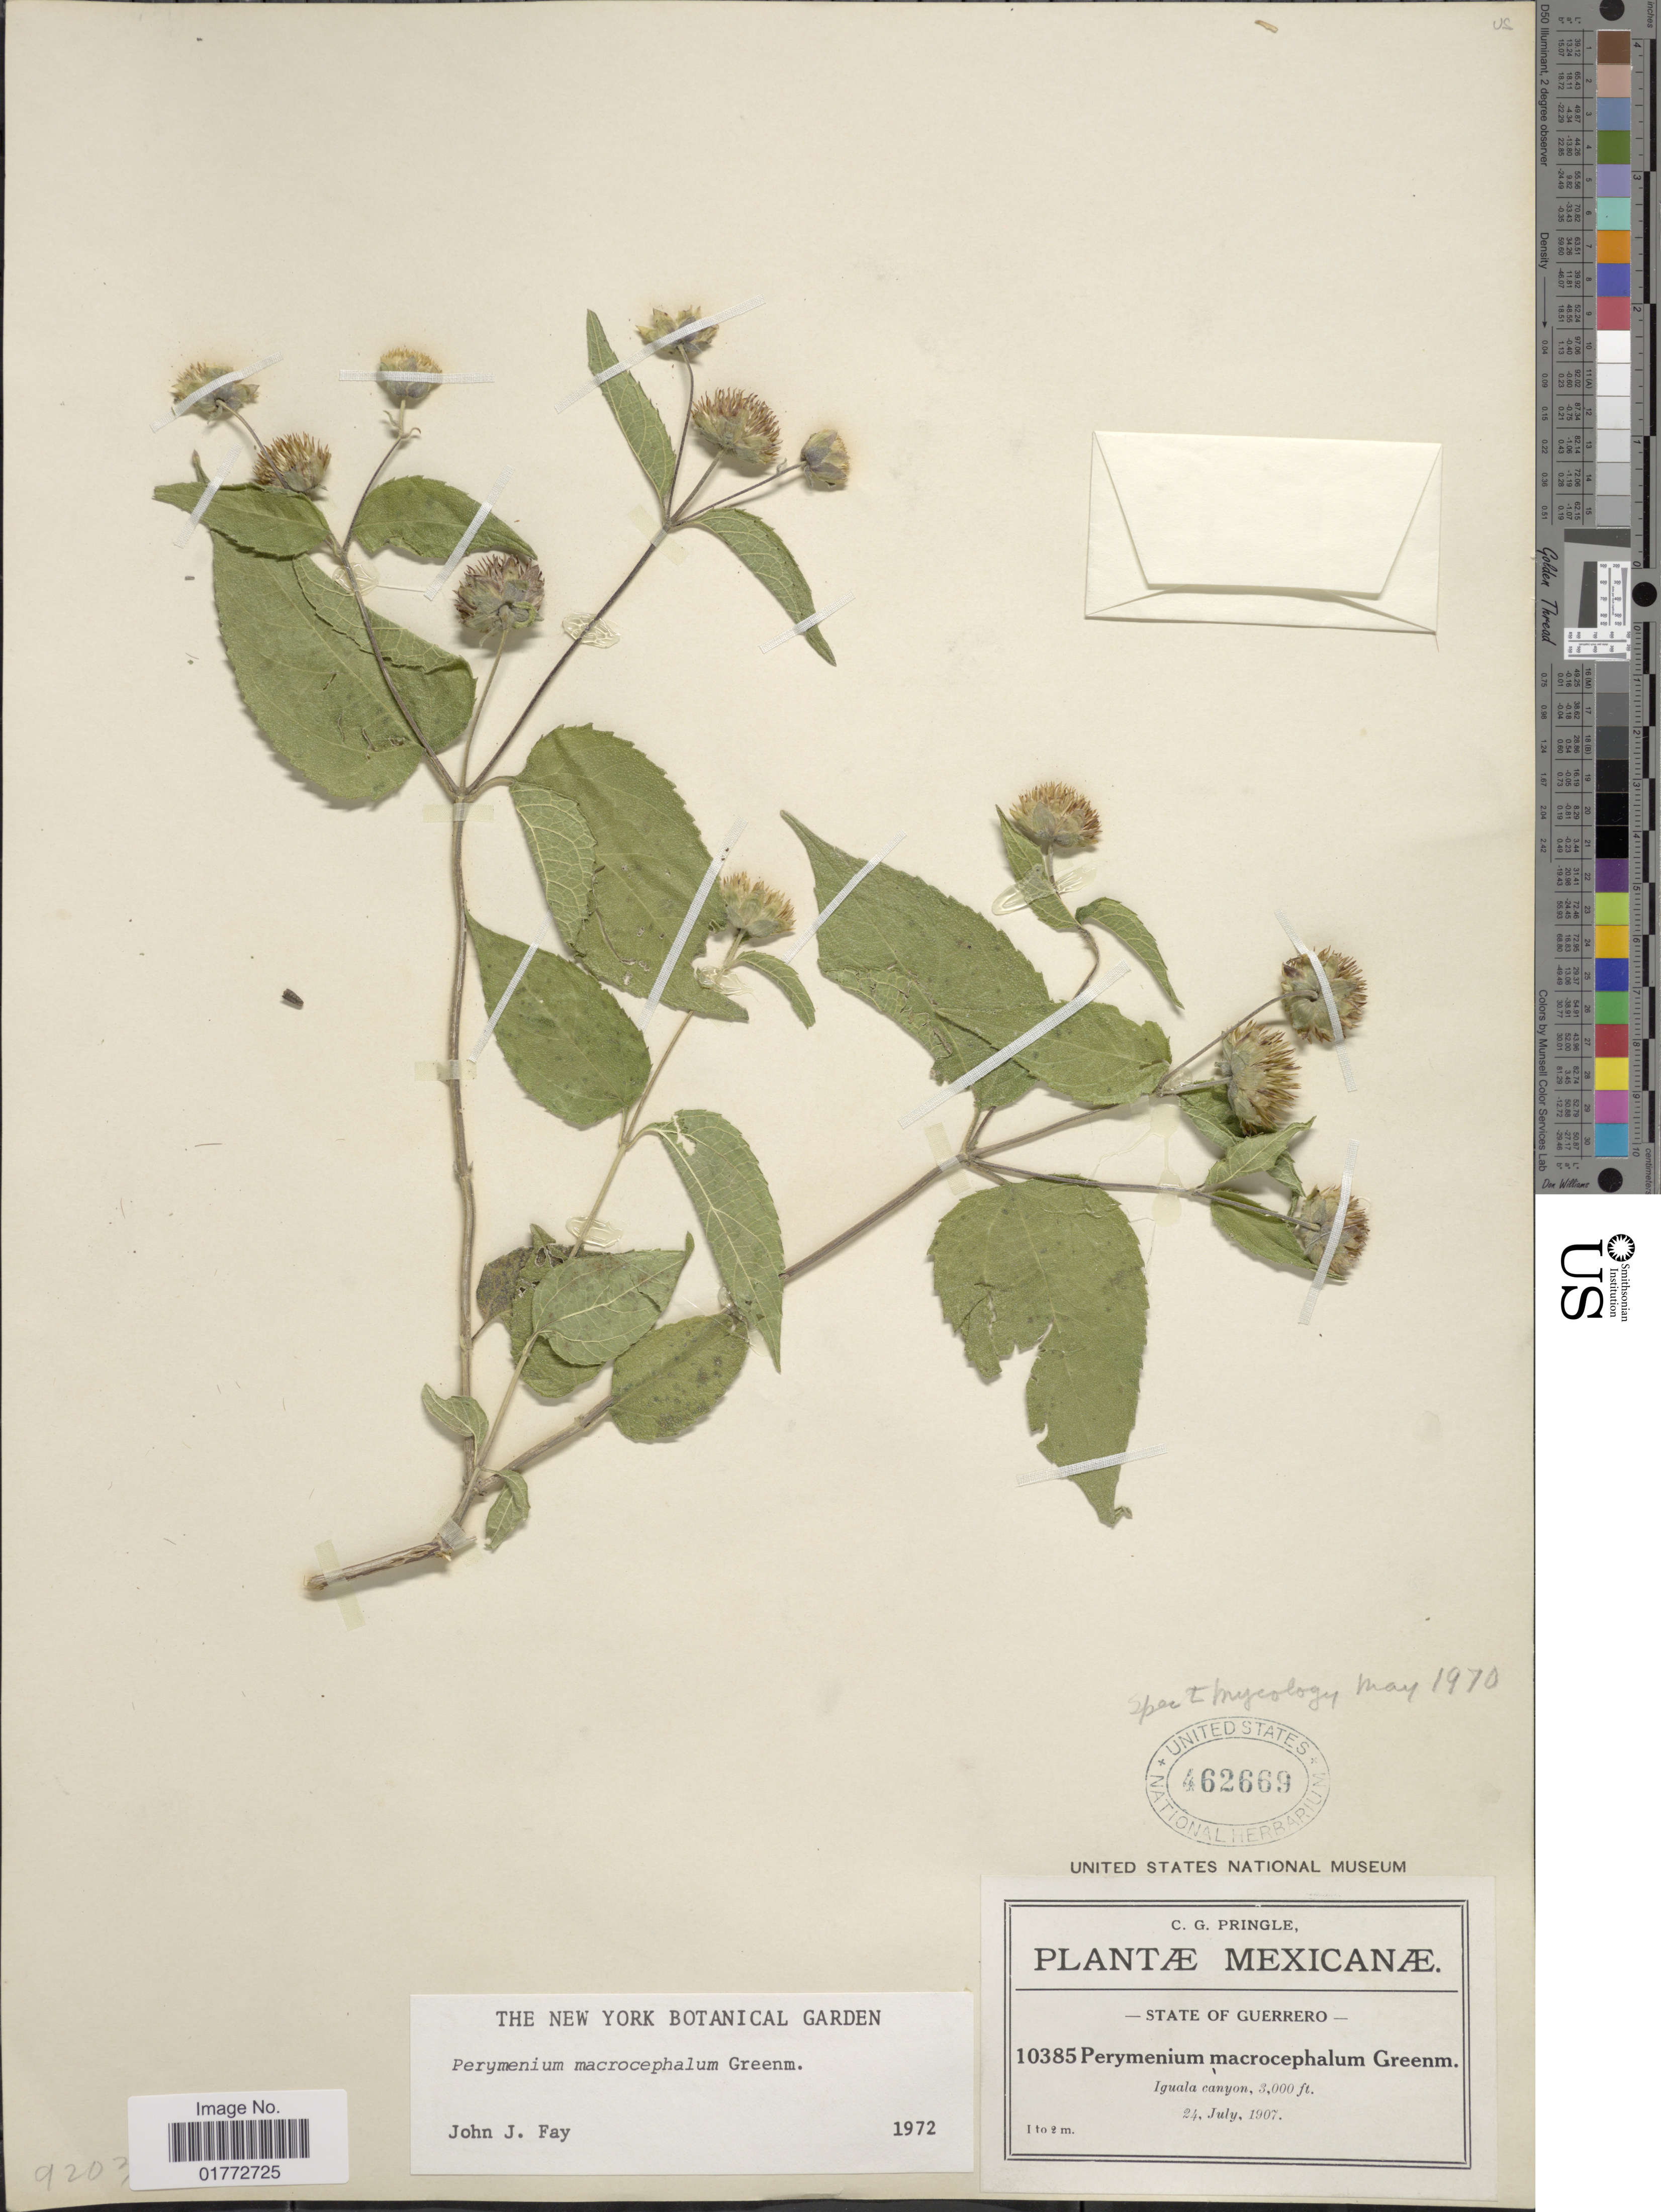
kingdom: Plantae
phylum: Tracheophyta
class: Magnoliopsida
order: Asterales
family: Asteraceae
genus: Perymenium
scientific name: Perymenium macrocephalum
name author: Greenm.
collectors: C. G. Pringle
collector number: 10385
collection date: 1907-07-24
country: Mexico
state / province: Guerrero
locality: Iguala Canyon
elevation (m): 914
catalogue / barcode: US 462669